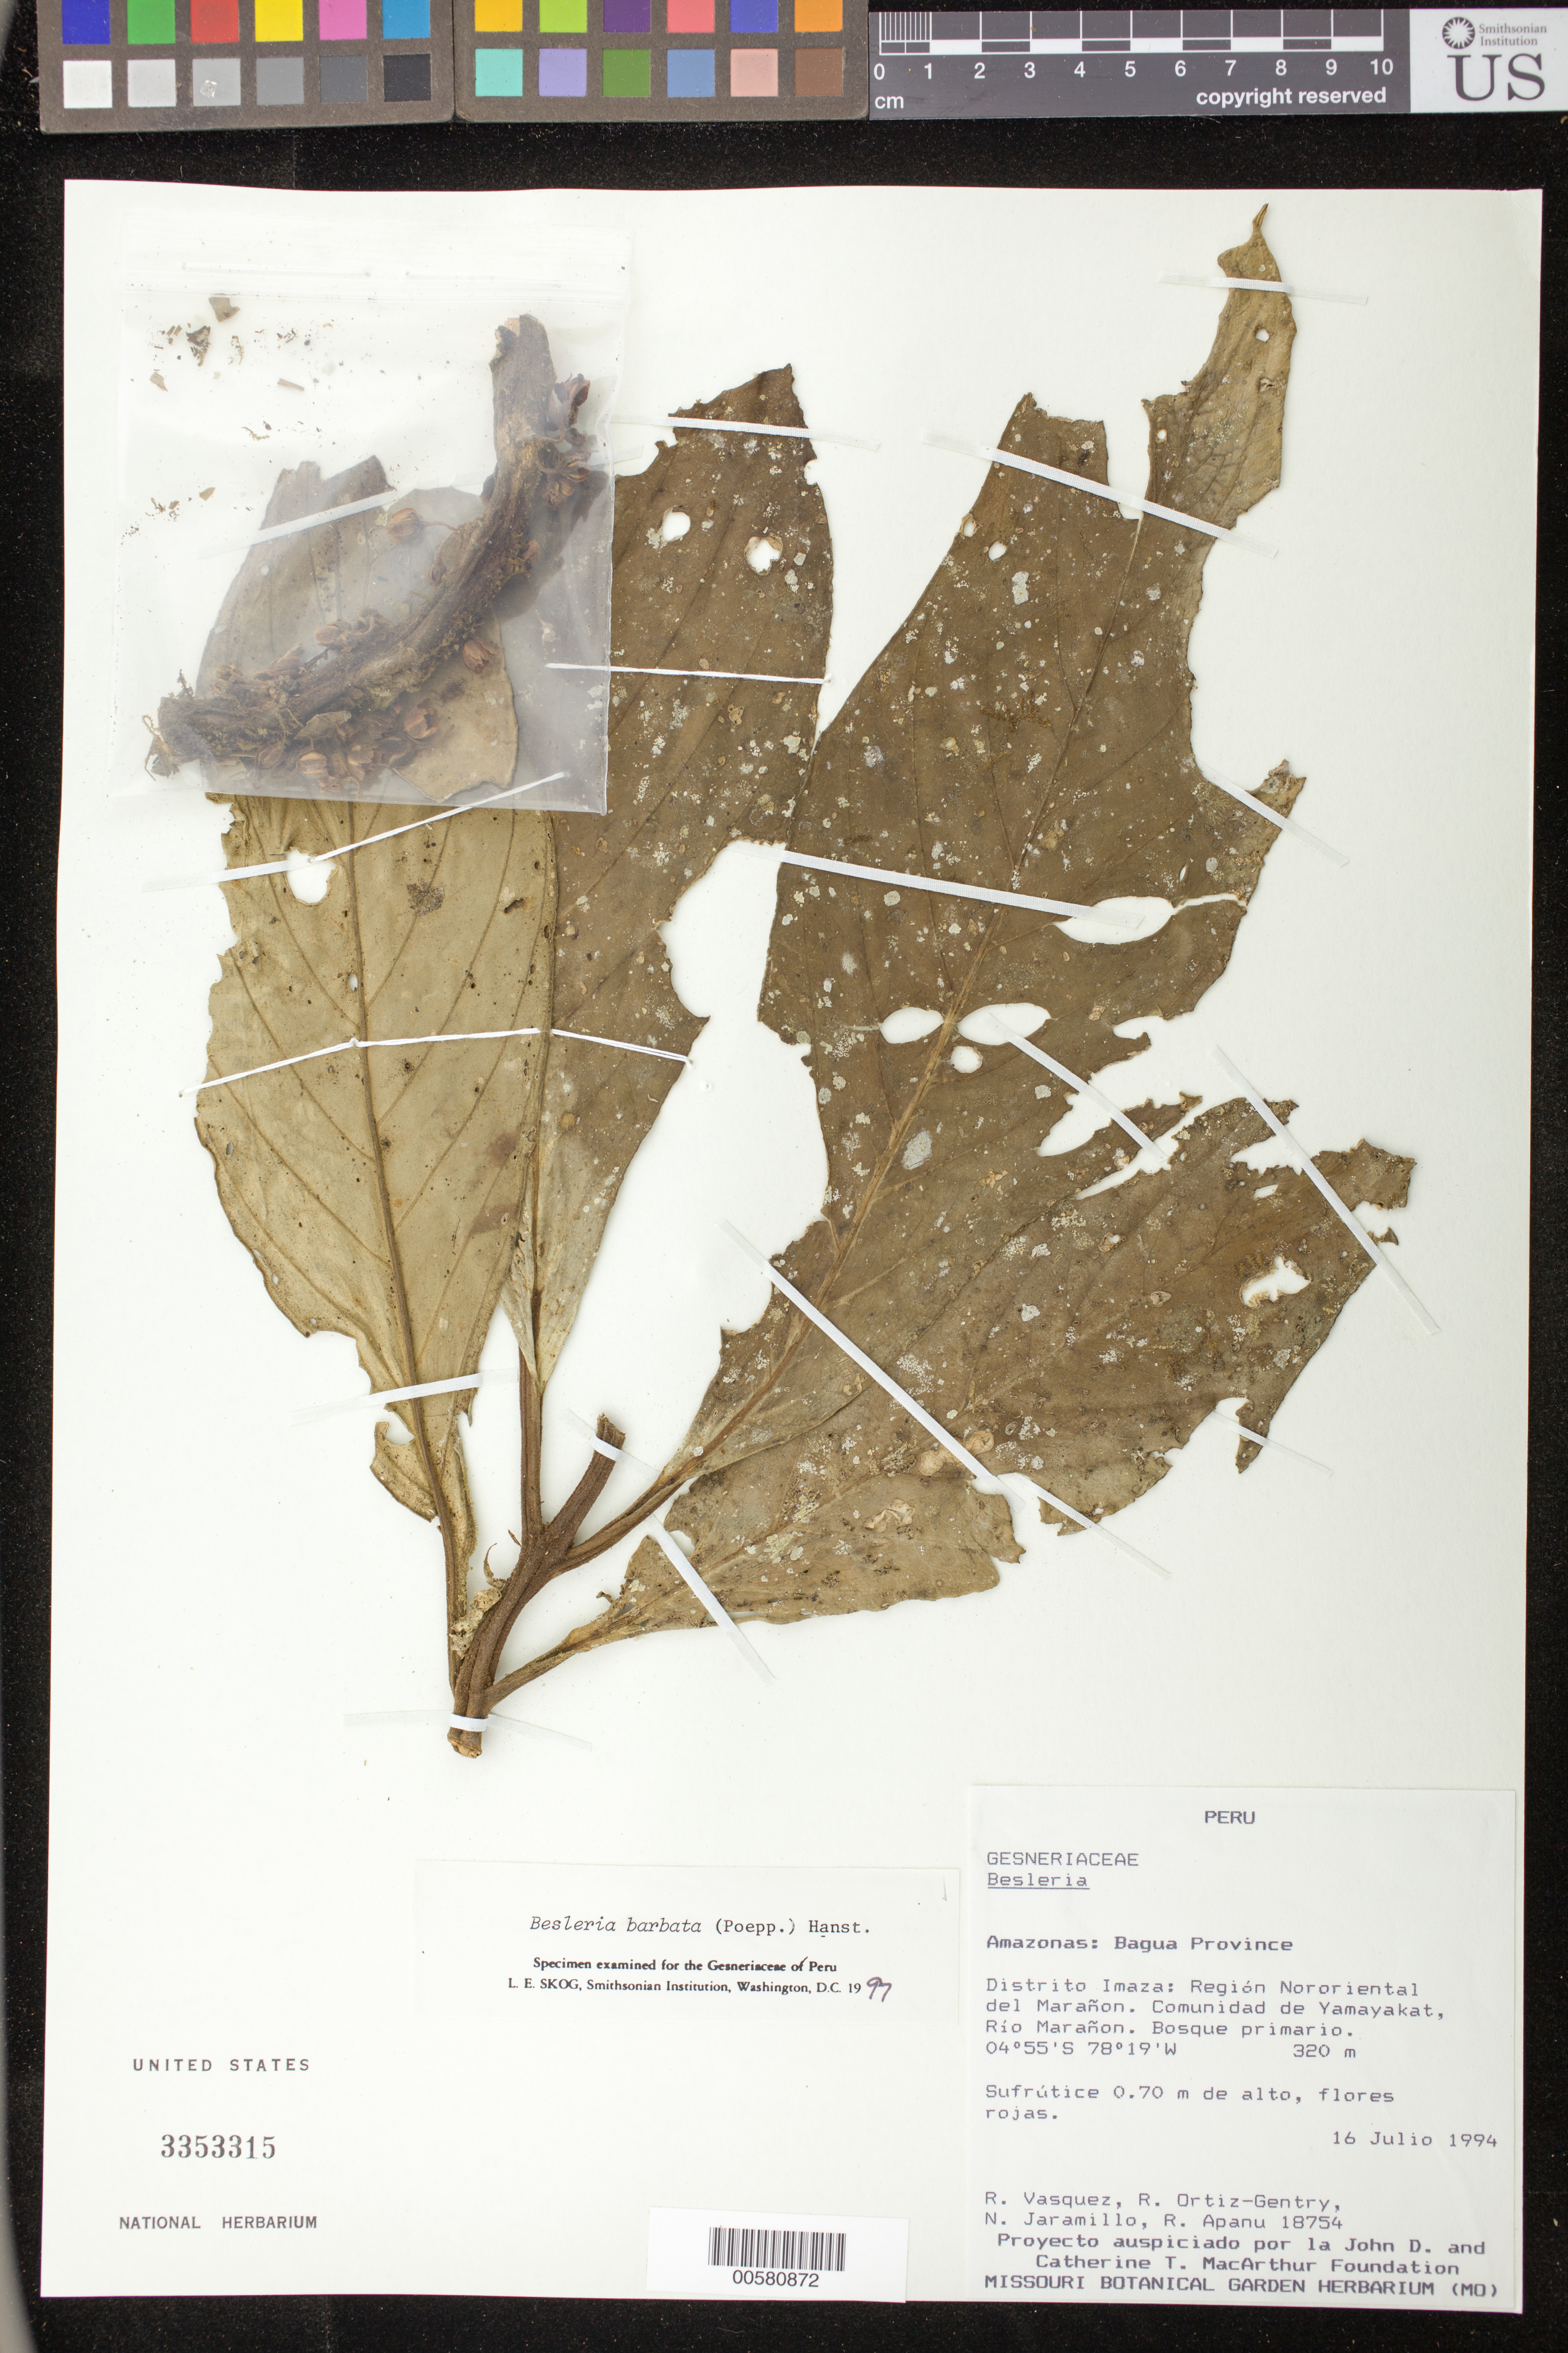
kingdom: Plantae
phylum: Tracheophyta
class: Magnoliopsida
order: Lamiales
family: Gesneriaceae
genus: Besleria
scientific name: Besleria barbata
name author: (Poepp.) Hanst.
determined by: Skog, Laurence E.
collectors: R. Vásquez, R. Ortiz-Gentry, N. Jaramillo & R. Apanu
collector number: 18754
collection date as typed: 16 Jul 1994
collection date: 1994-07-16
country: Peru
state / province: Amazonas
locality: Prov. Bagua, dtto. Imaza: región nororiental del Marañon, comunidad de Yamayakat, Río Marañon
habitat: Bosque primario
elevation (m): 320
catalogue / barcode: US 3353315